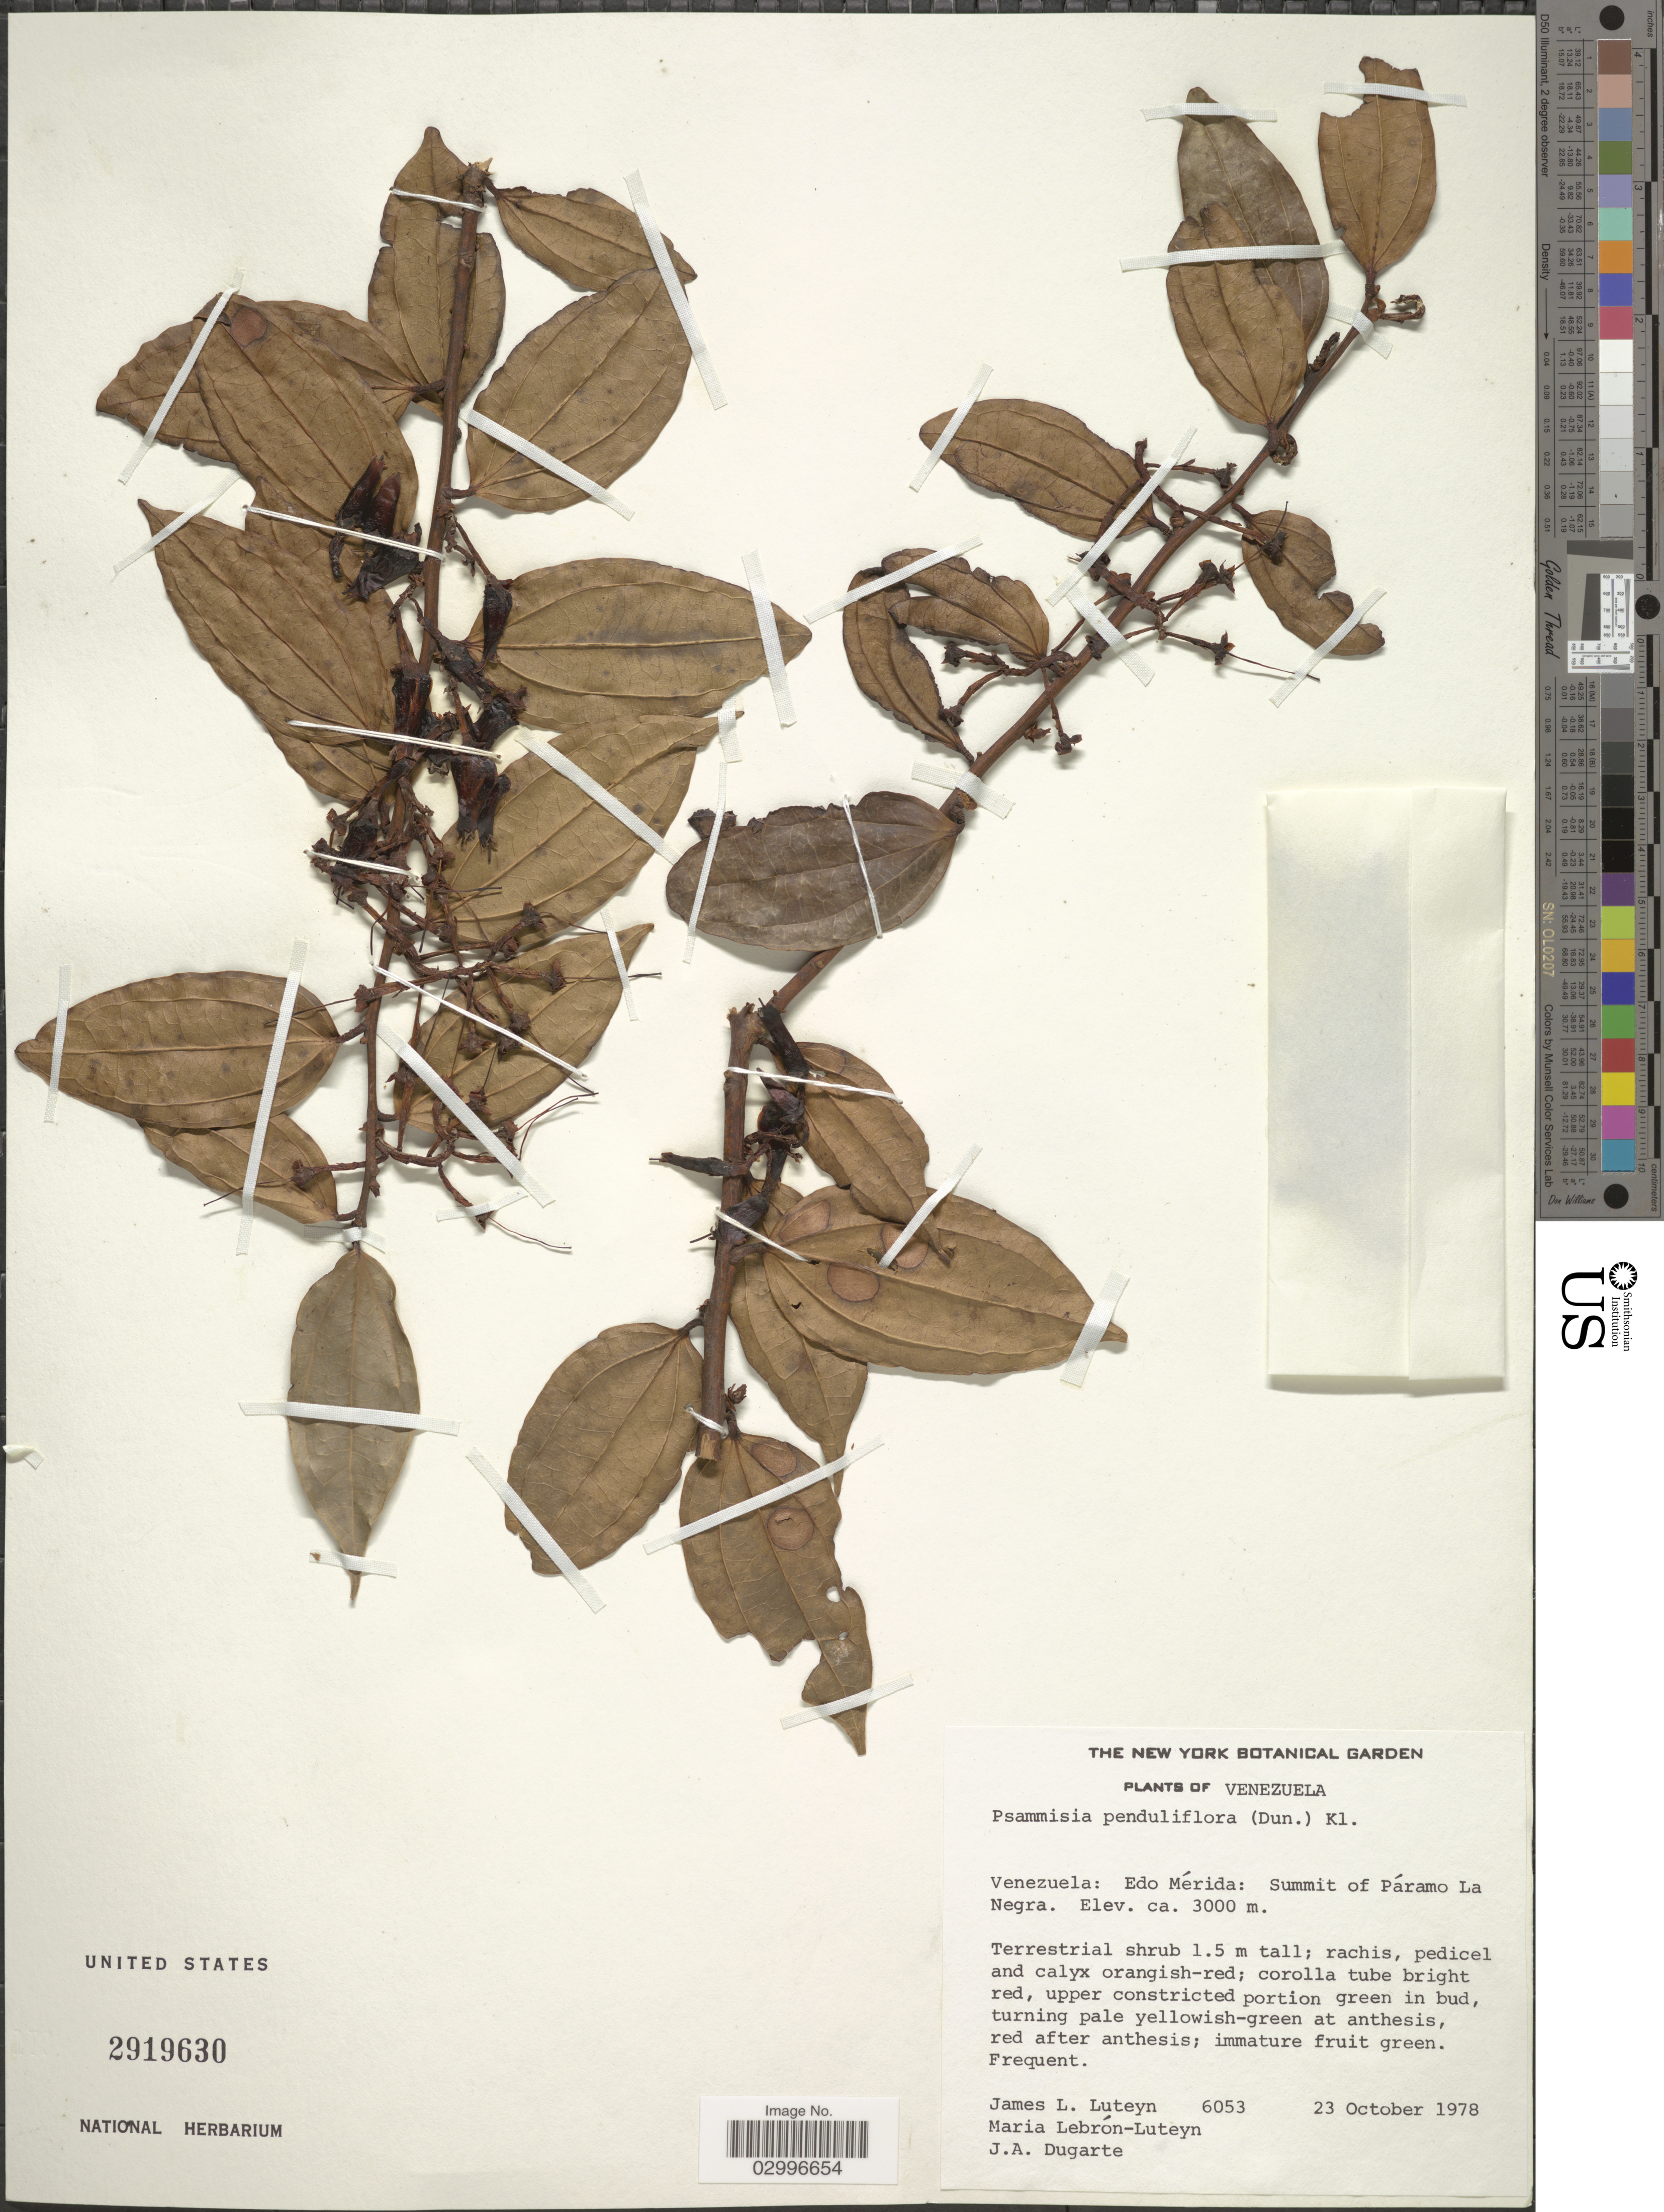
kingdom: Plantae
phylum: Tracheophyta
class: Magnoliopsida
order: Ericales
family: Ericaceae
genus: Psammisia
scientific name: Psammisia penduliflora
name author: (Dunal) Klotzsch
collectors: J. Luteyn, M. L. Lebrón-Luteyn & J. Dugarte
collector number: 6053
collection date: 1978-10-23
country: Venezuela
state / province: Mérida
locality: Summit of Páramo La Negra.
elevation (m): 3000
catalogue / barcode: US 2919630